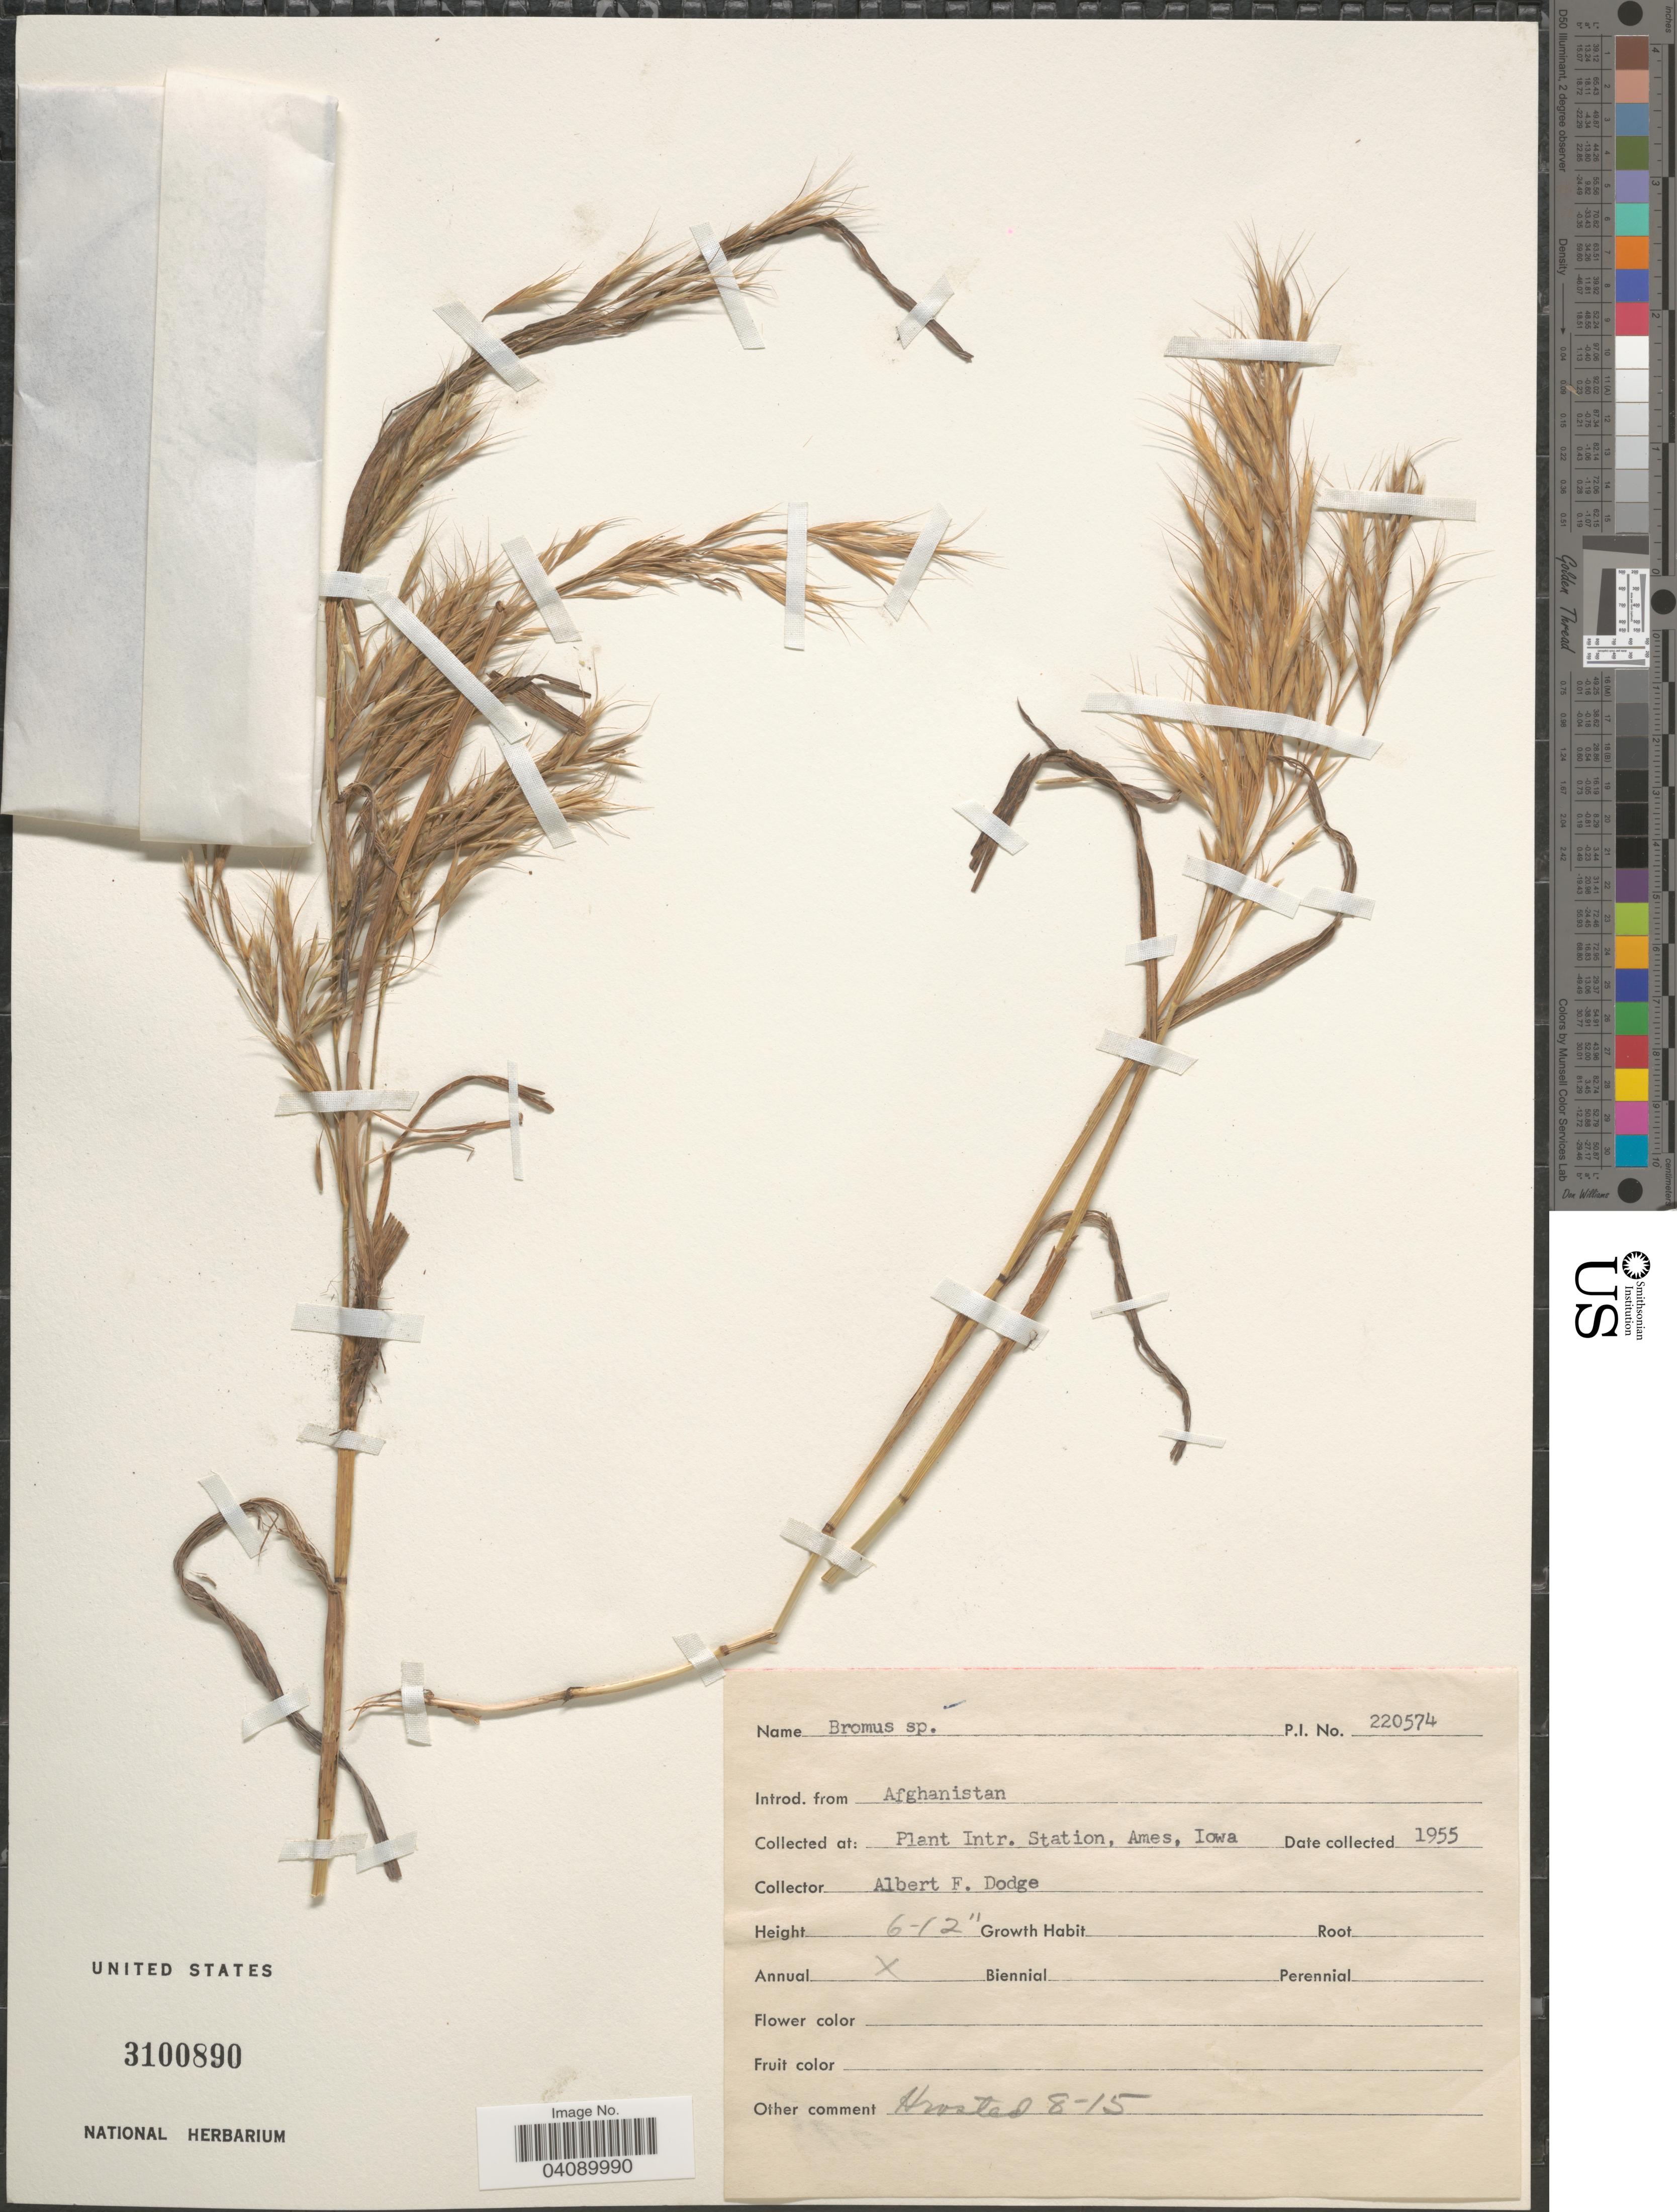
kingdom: Plantae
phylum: Tracheophyta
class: Liliopsida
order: Poales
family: Poaceae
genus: Bromus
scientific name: Bromus sp.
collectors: A. Dodge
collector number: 220574?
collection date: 1955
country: United States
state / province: Iowa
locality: Plant Intr. Station, Ames.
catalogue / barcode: US 3100890